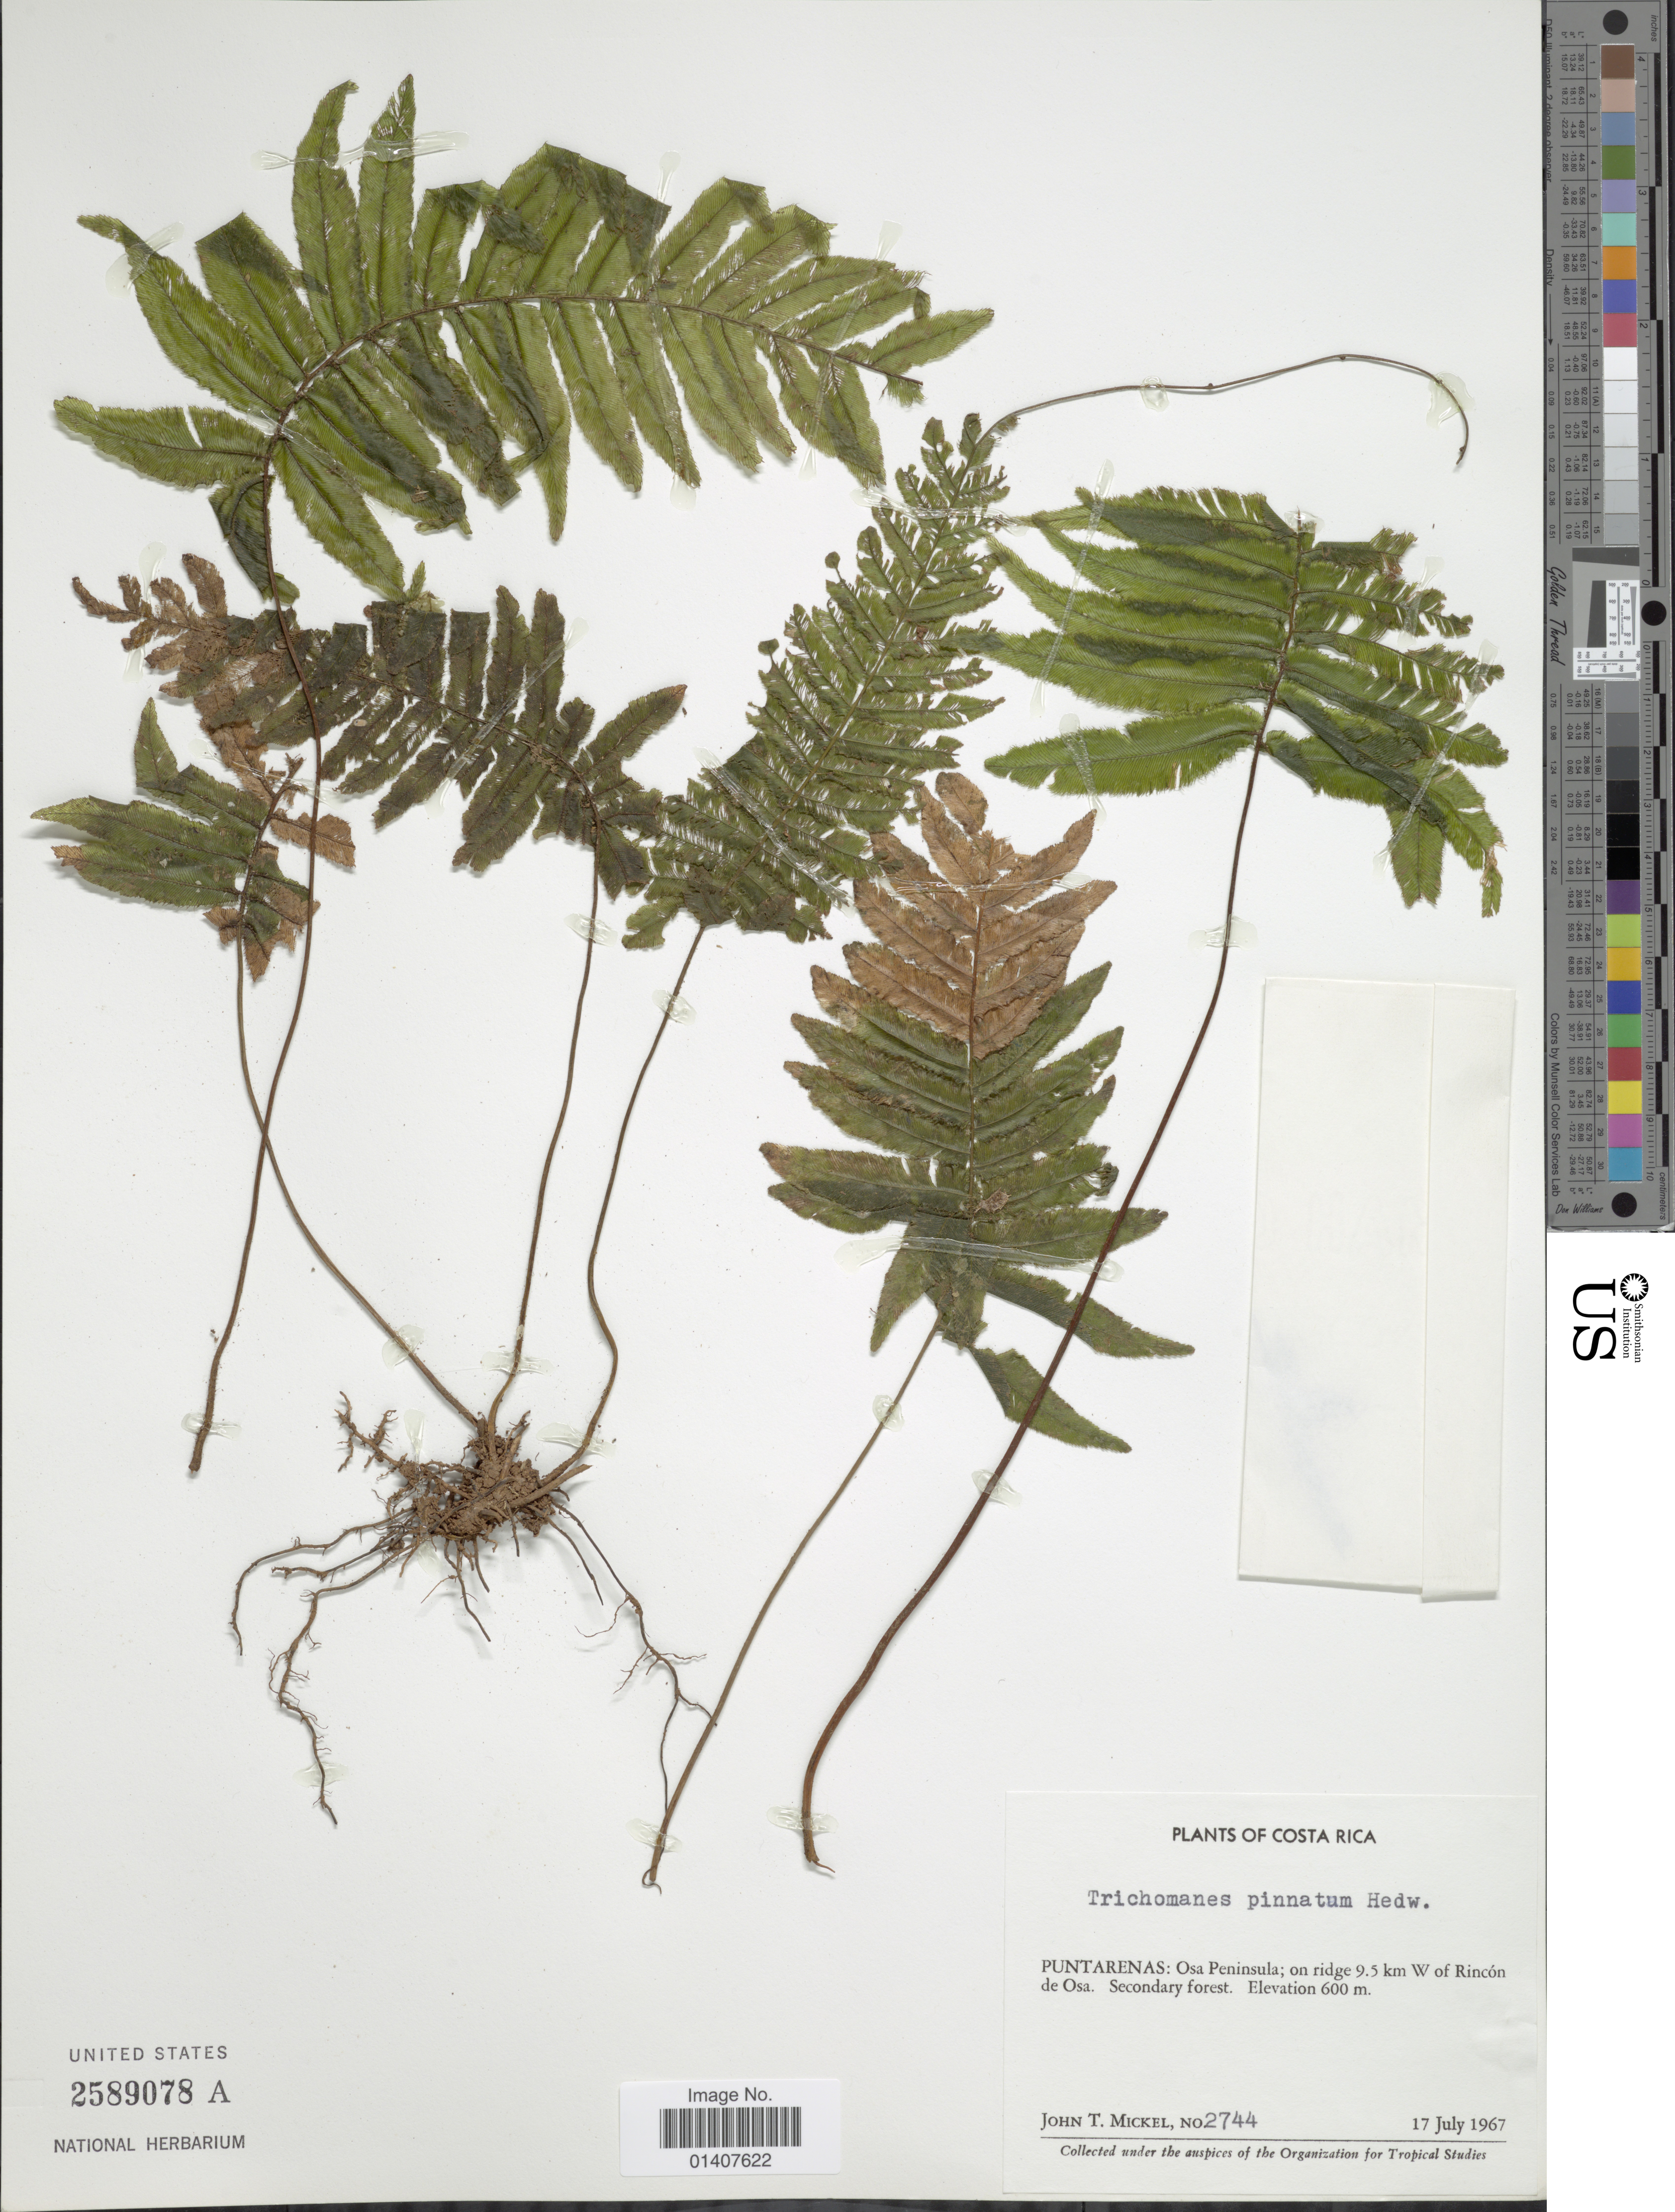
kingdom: Plantae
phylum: Tracheophyta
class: Polypodiopsida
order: Hymenophyllales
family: Hymenophyllaceae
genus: Trichomanes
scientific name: Trichomanes pinnatum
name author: Hedw.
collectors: J. T. Mickel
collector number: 2744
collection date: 1967-07-17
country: Costa Rica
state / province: Puntarenas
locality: Osa Peninsula; on ridge 9.5 km W of Rincón de Osa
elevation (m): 600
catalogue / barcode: US 2589078A